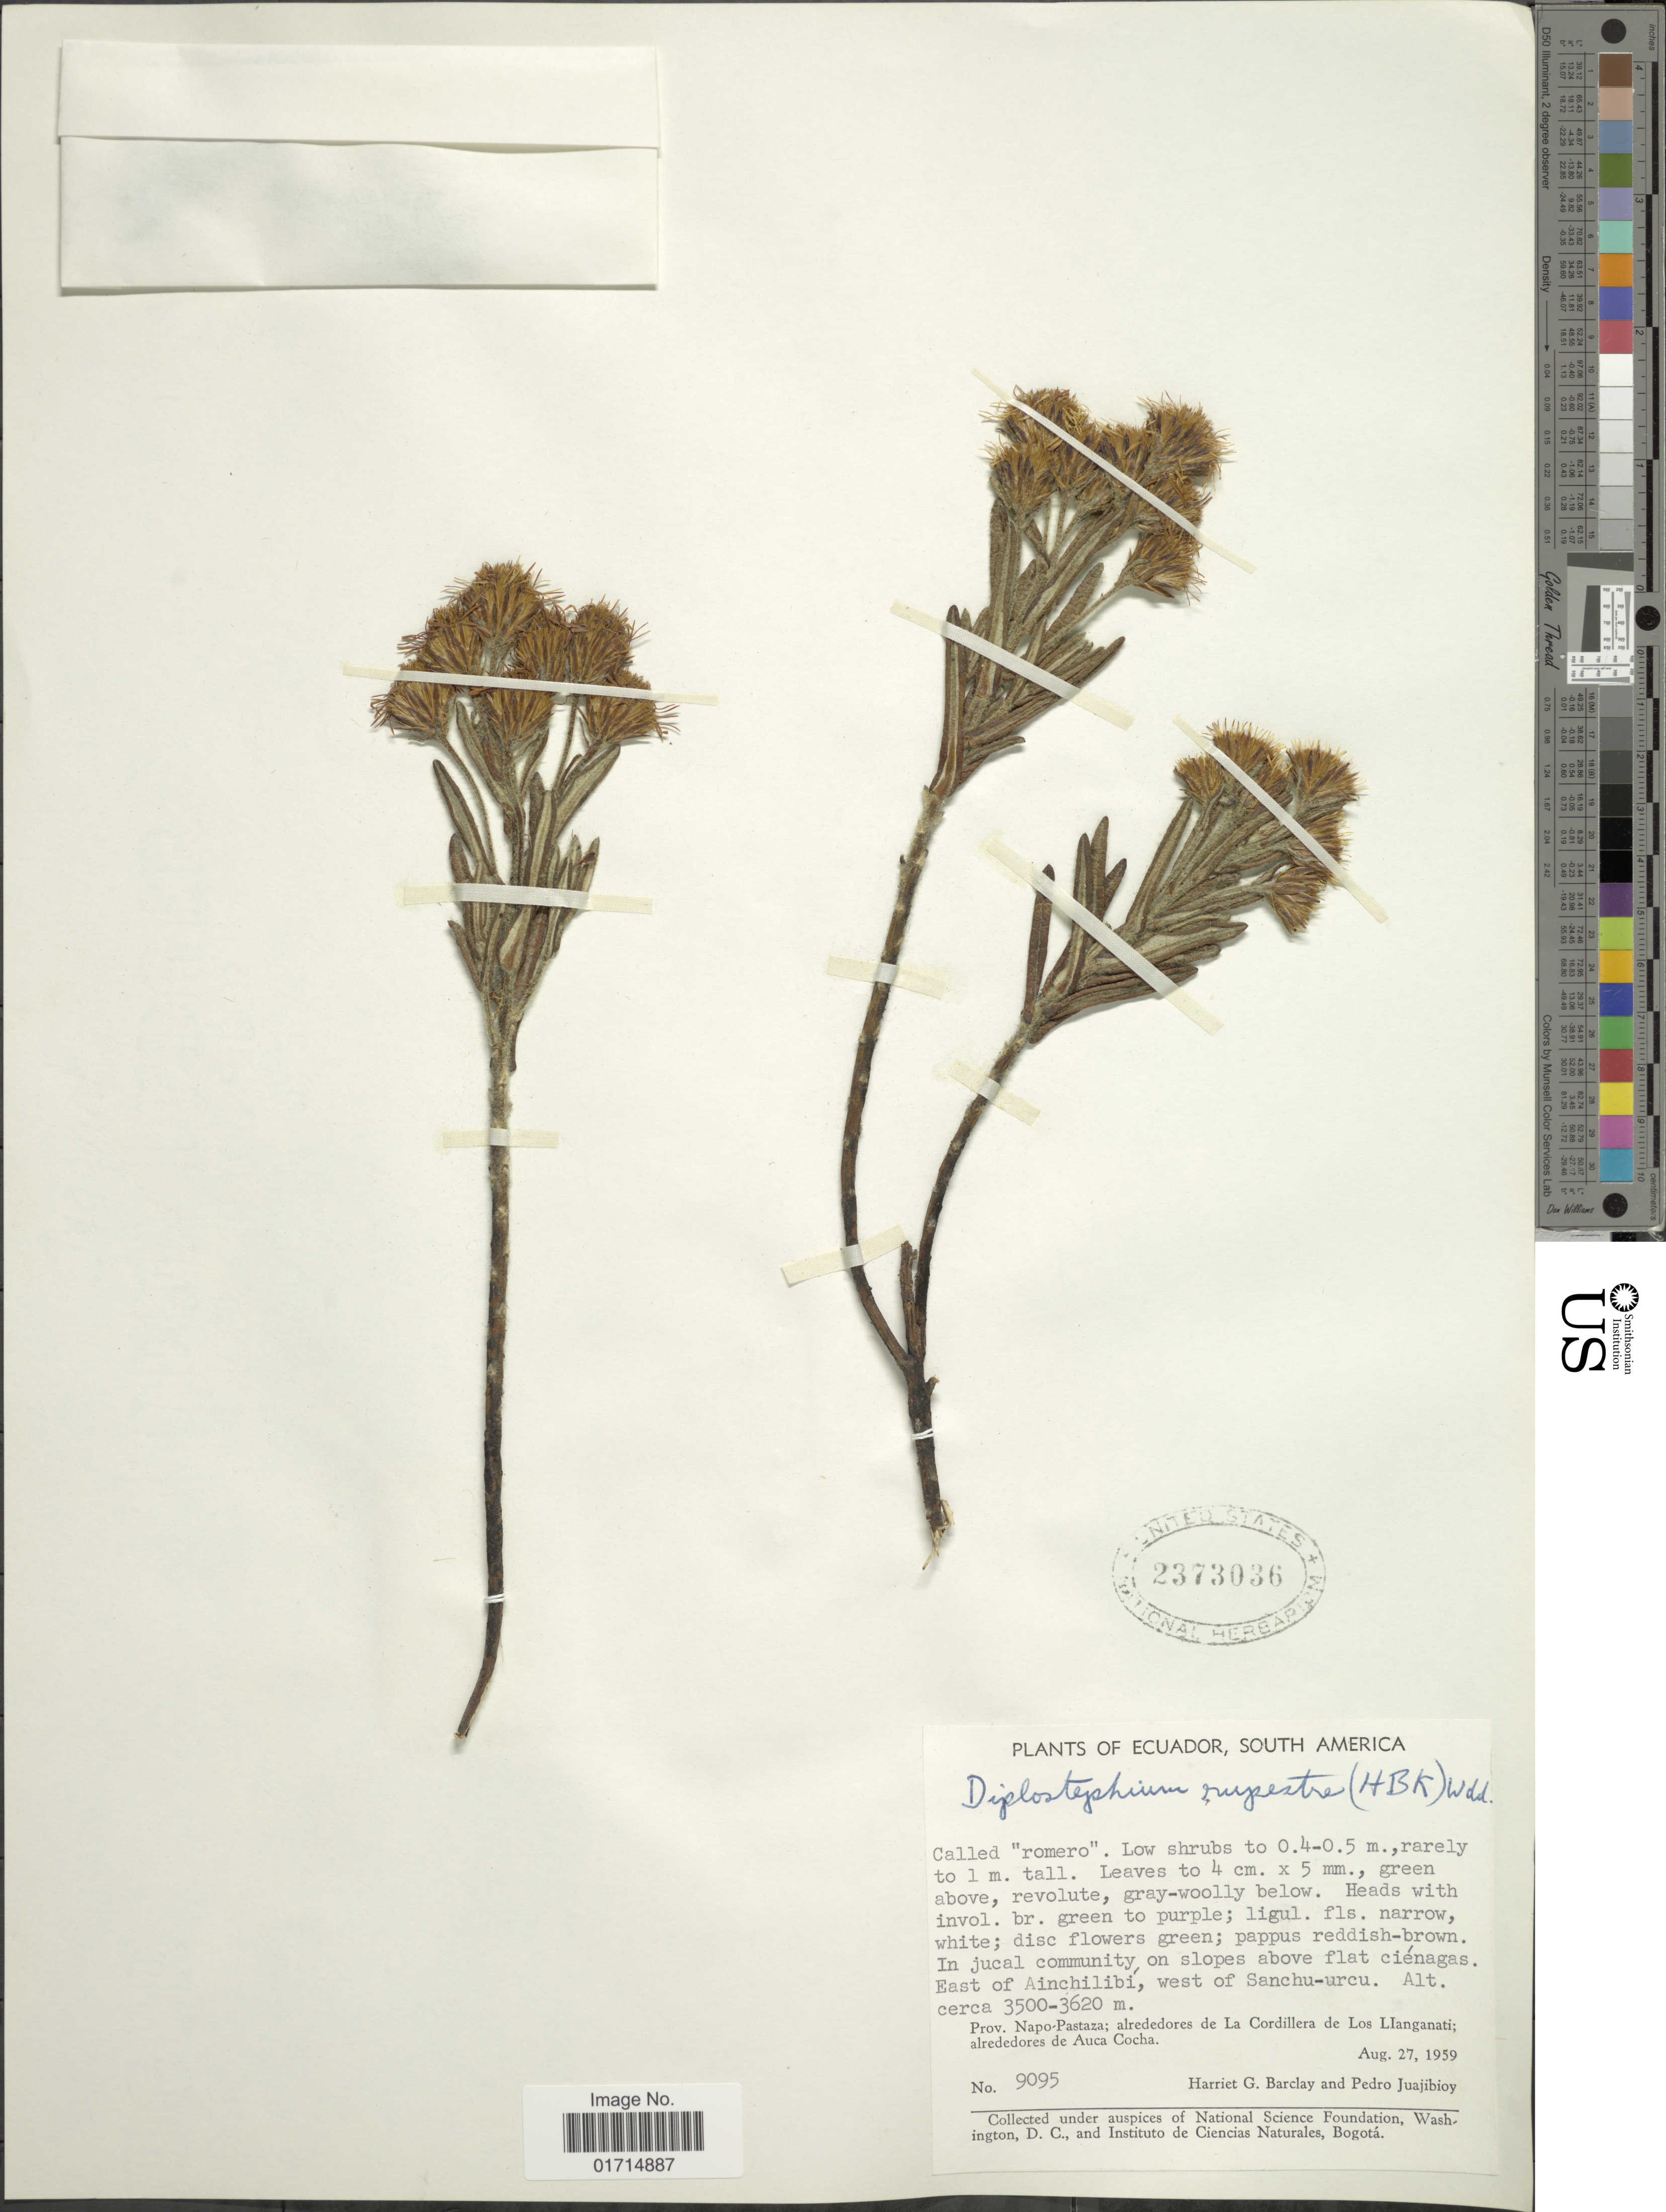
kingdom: Plantae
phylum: Tracheophyta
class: Magnoliopsida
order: Asterales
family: Asteraceae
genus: Diplostephium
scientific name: Diplostephium rupestre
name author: (Kunth) Wedd.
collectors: H. G. Barclay & P. Juajibioy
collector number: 9095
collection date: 1959-08-27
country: Ecuador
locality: Ecuador. In jucal community on slopes above flat cienagas. East of Ainchilibi, west of Sanchu-urcu. Prov. Napo-Pastaza; alrededores de La Cordillera de Los Llanganato; alrededores de Auca Cocha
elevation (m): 3500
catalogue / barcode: US 2373036